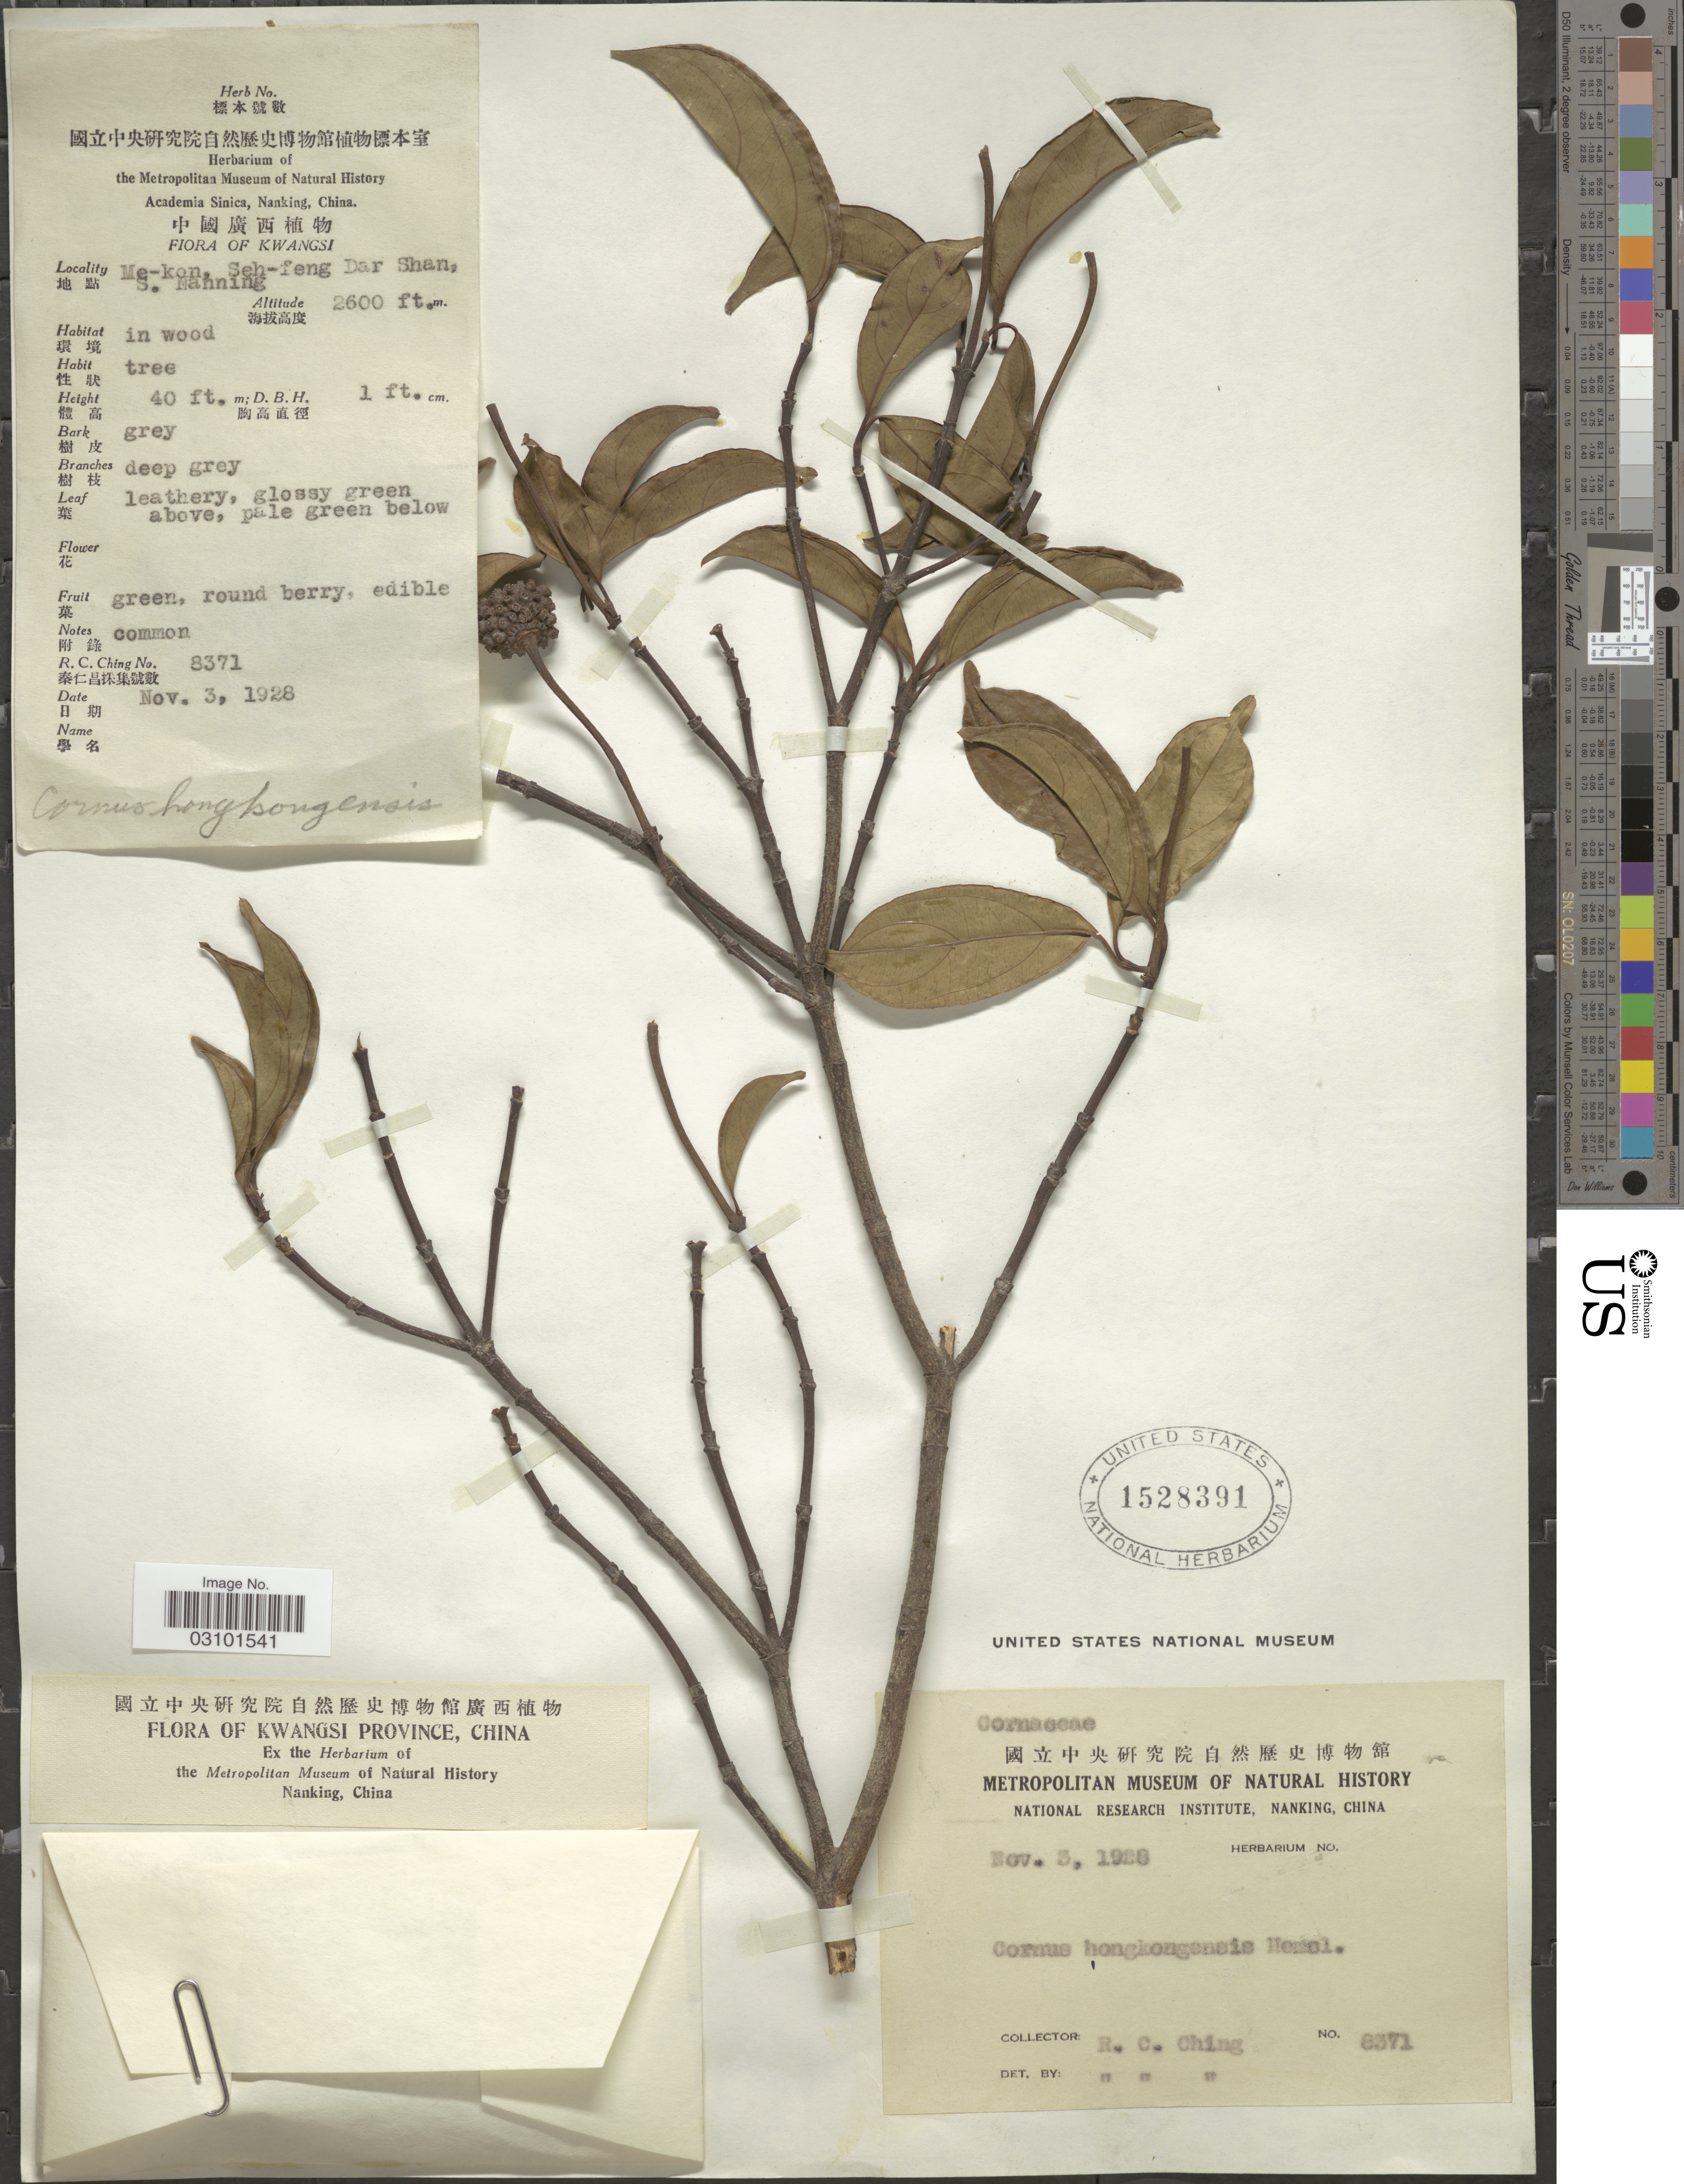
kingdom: Plantae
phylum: Tracheophyta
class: Magnoliopsida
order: Cornales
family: Cornaceae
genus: Cornus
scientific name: Cornus hongkongensis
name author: Hemsl.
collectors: R. C. Ching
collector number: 8371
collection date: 1928-11-03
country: China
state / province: Guangxi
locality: Kwangsi Province. Me-kon. Seh-feng Dar Shan, S. Nanning.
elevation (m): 792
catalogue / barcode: US 1528391